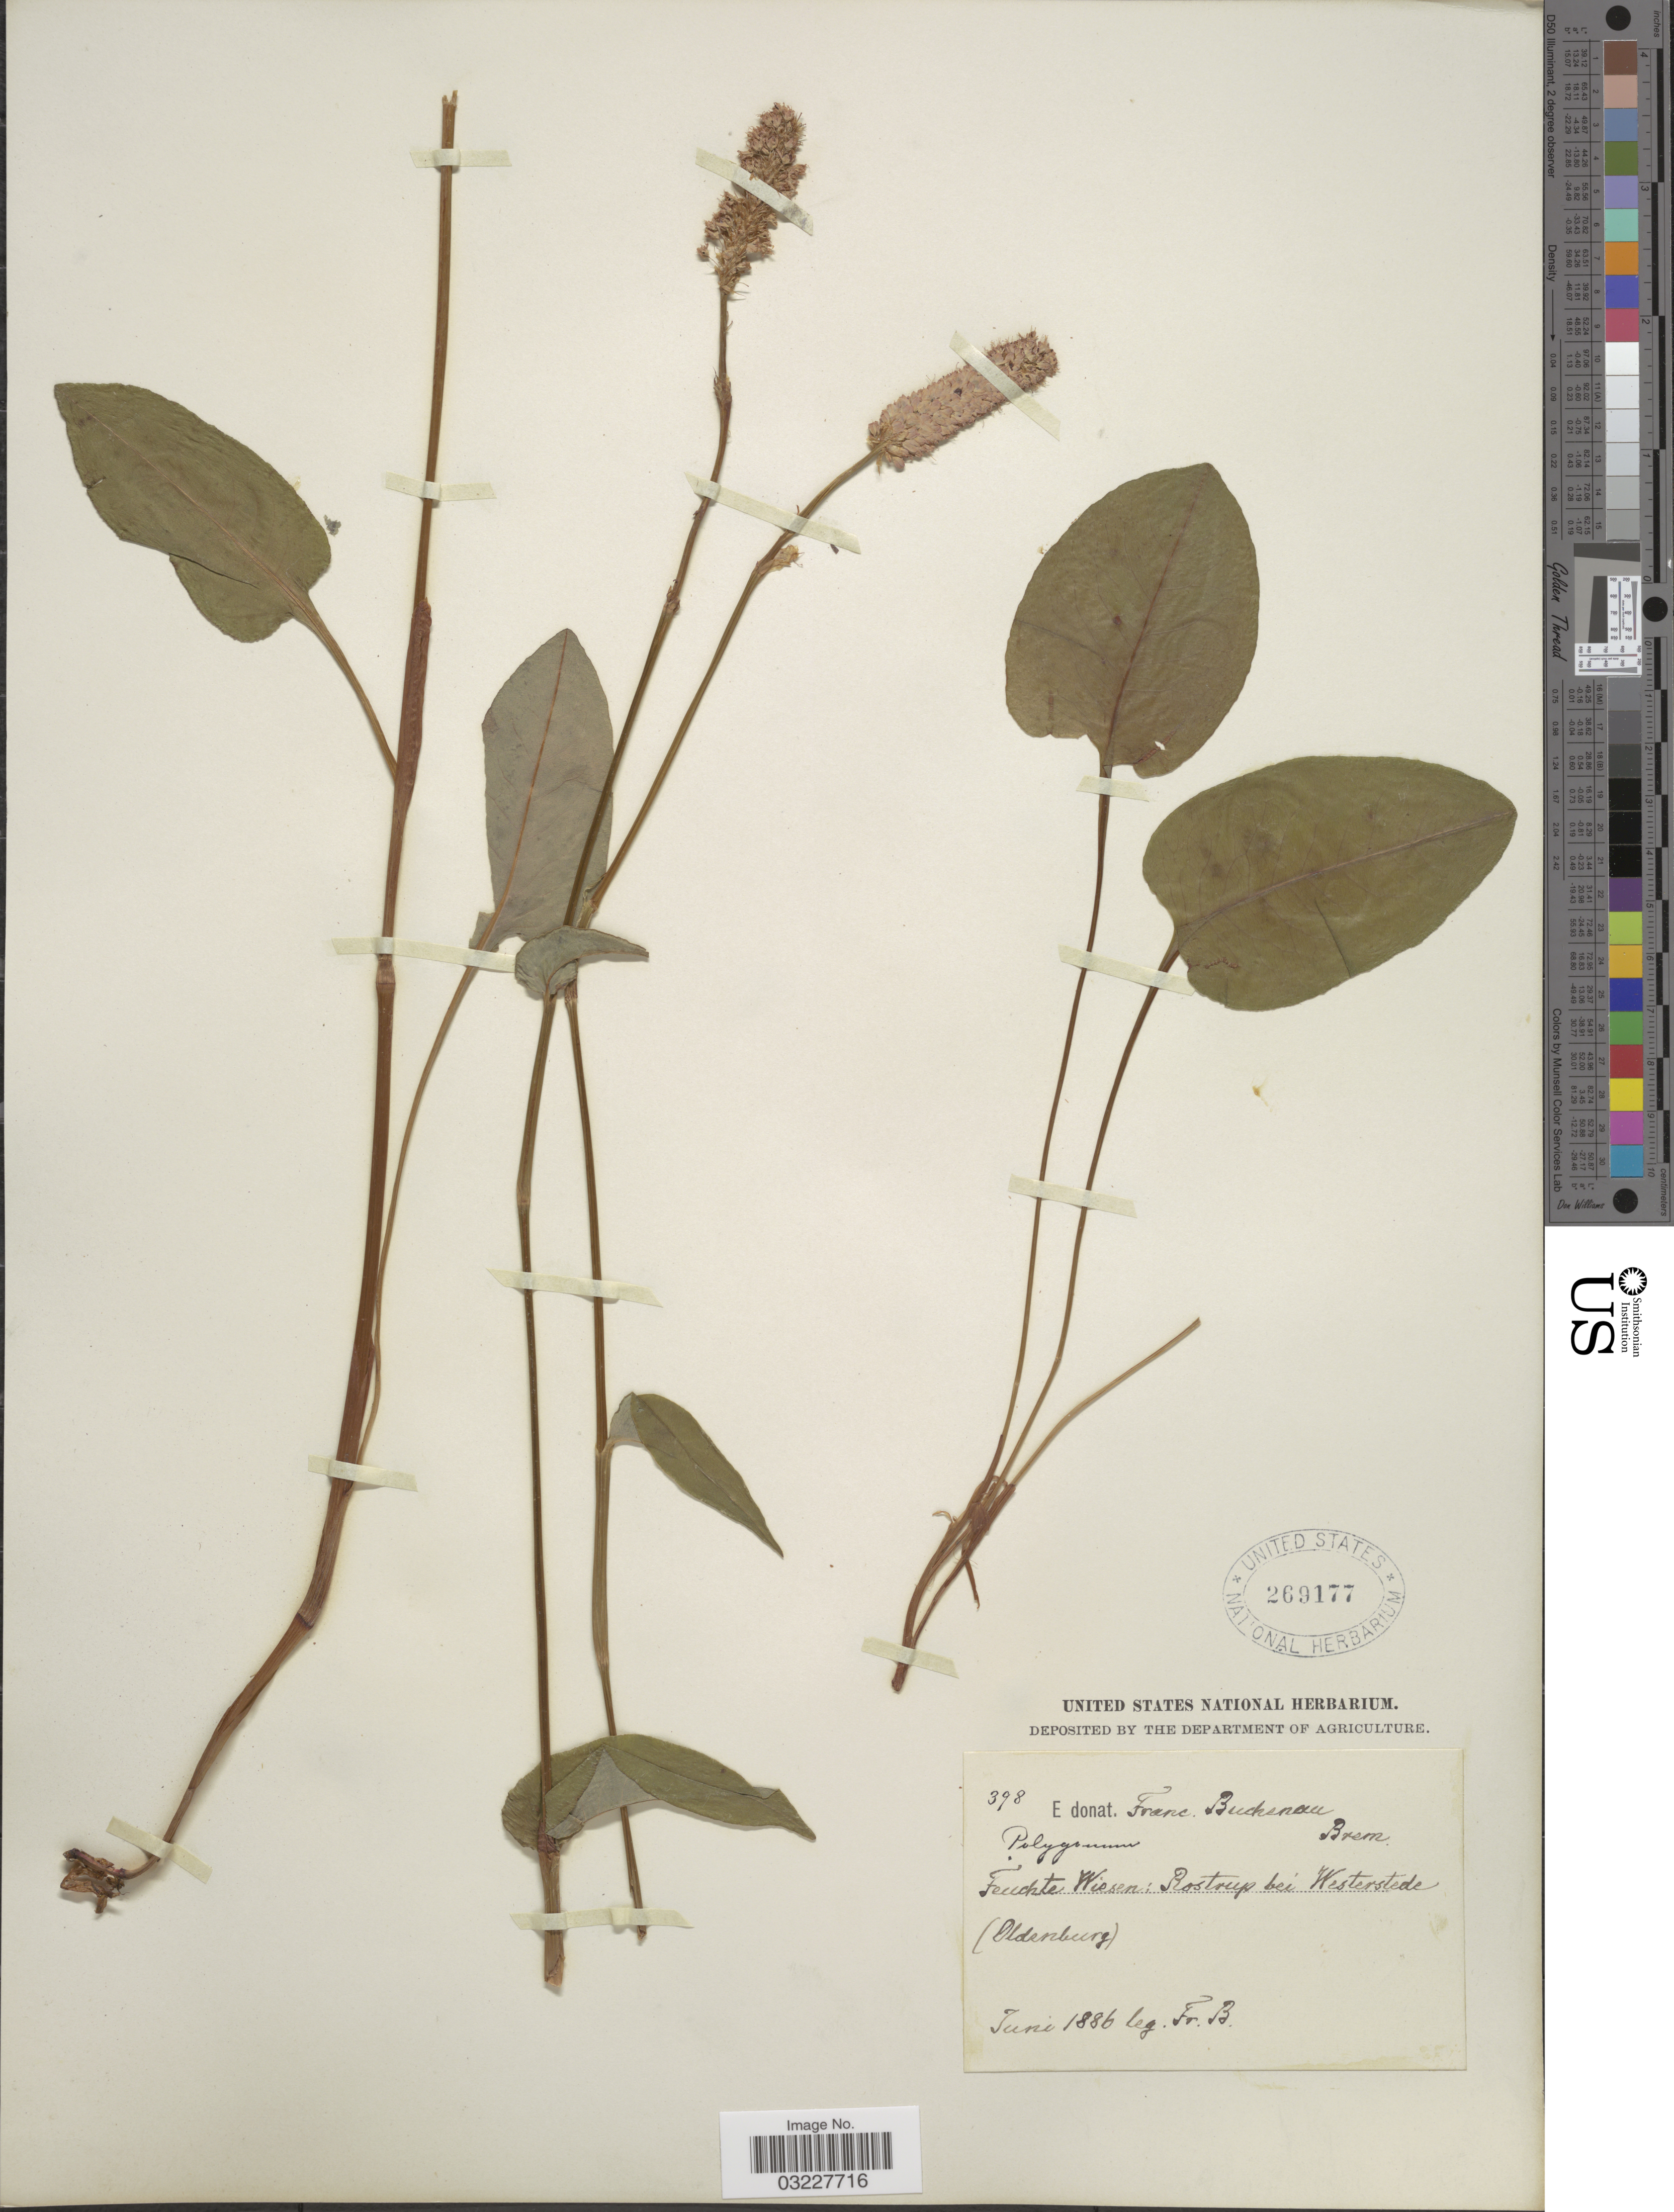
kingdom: Plantae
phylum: Tracheophyta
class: Magnoliopsida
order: Caryophyllales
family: Polygonaceae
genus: Bistorta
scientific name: Bistorta officinalis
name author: Delarbre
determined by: Strong, Mark T., (BOT), Smithsonian Institution - National Museum of Natural History (UNITED STATES)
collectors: F. Buchenau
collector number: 398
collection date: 1886-06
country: Germany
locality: Feuchte Wiesen; Rostrup bei Westerstede (Oldenburg).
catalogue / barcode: US 269177